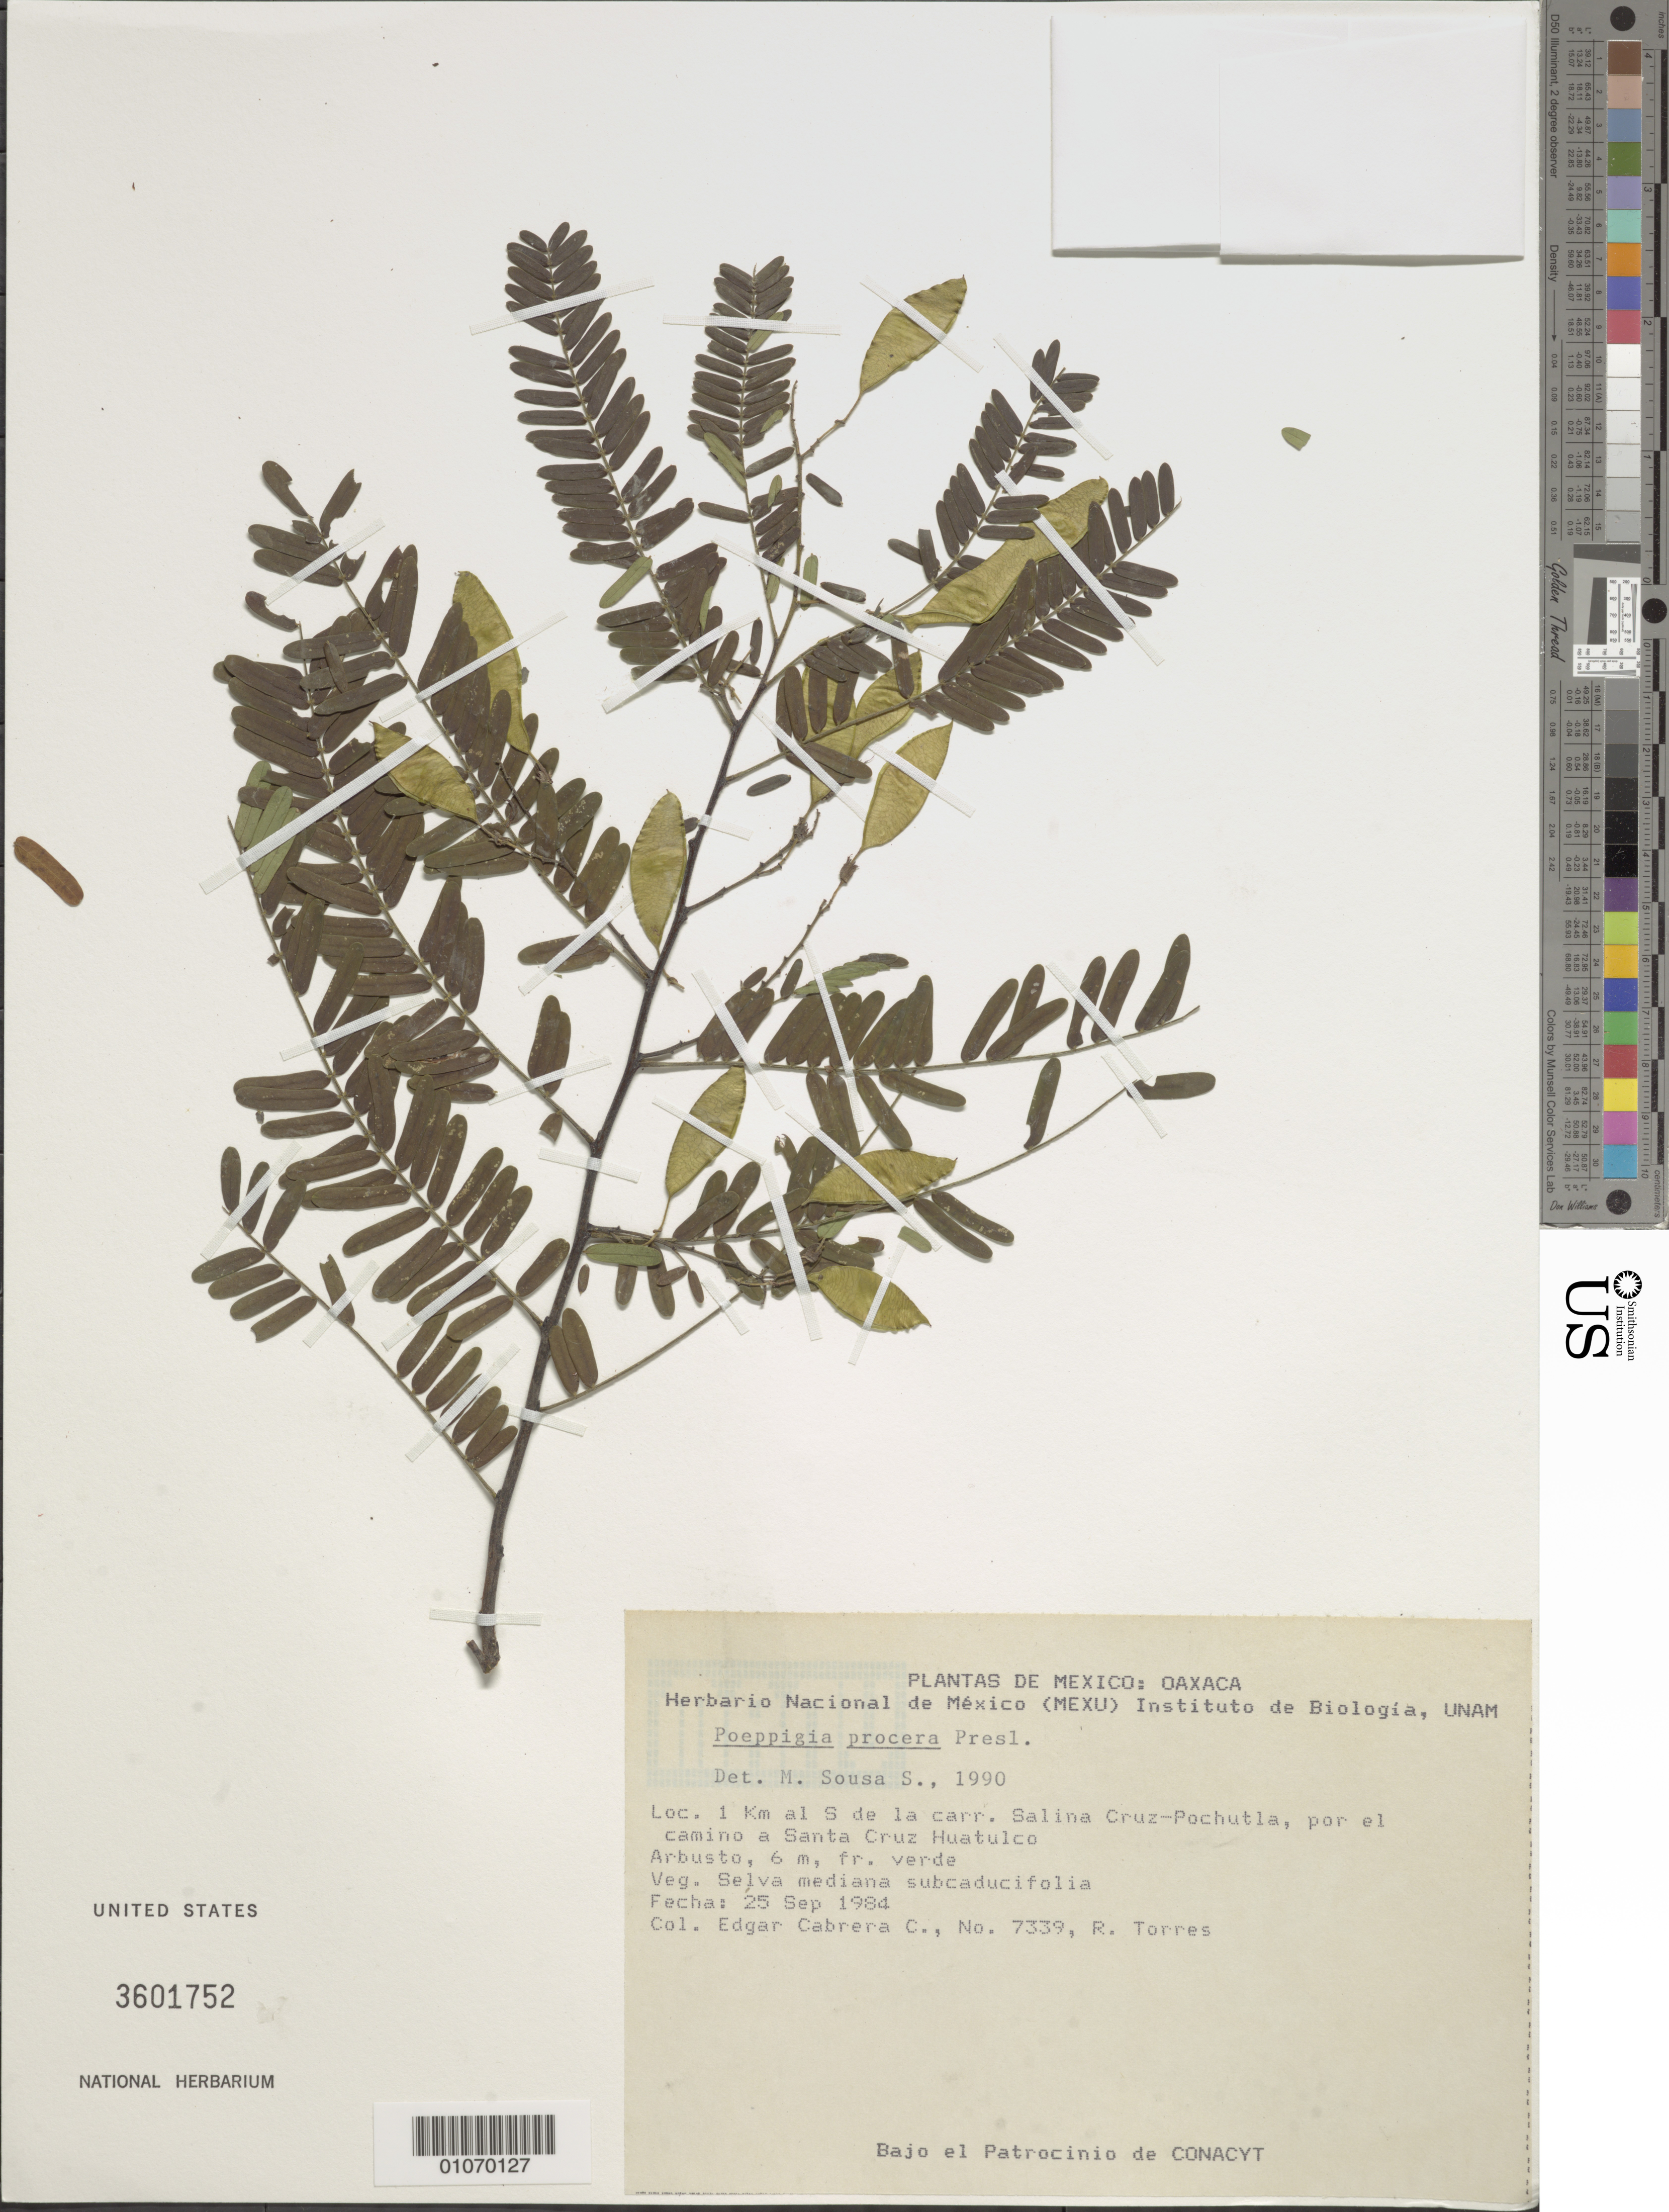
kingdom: Plantae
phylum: Tracheophyta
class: Magnoliopsida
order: Fabales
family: Fabaceae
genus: Poeppigia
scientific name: Poeppigia procera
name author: C. Presl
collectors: E. Cabrera & R. Torres C.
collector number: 7339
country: Mexico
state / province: Oaxaca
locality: S de la carr. Salina Cruz-Pochutla, por el Camino a Santa Cruz Huatulco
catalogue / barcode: US 3601752